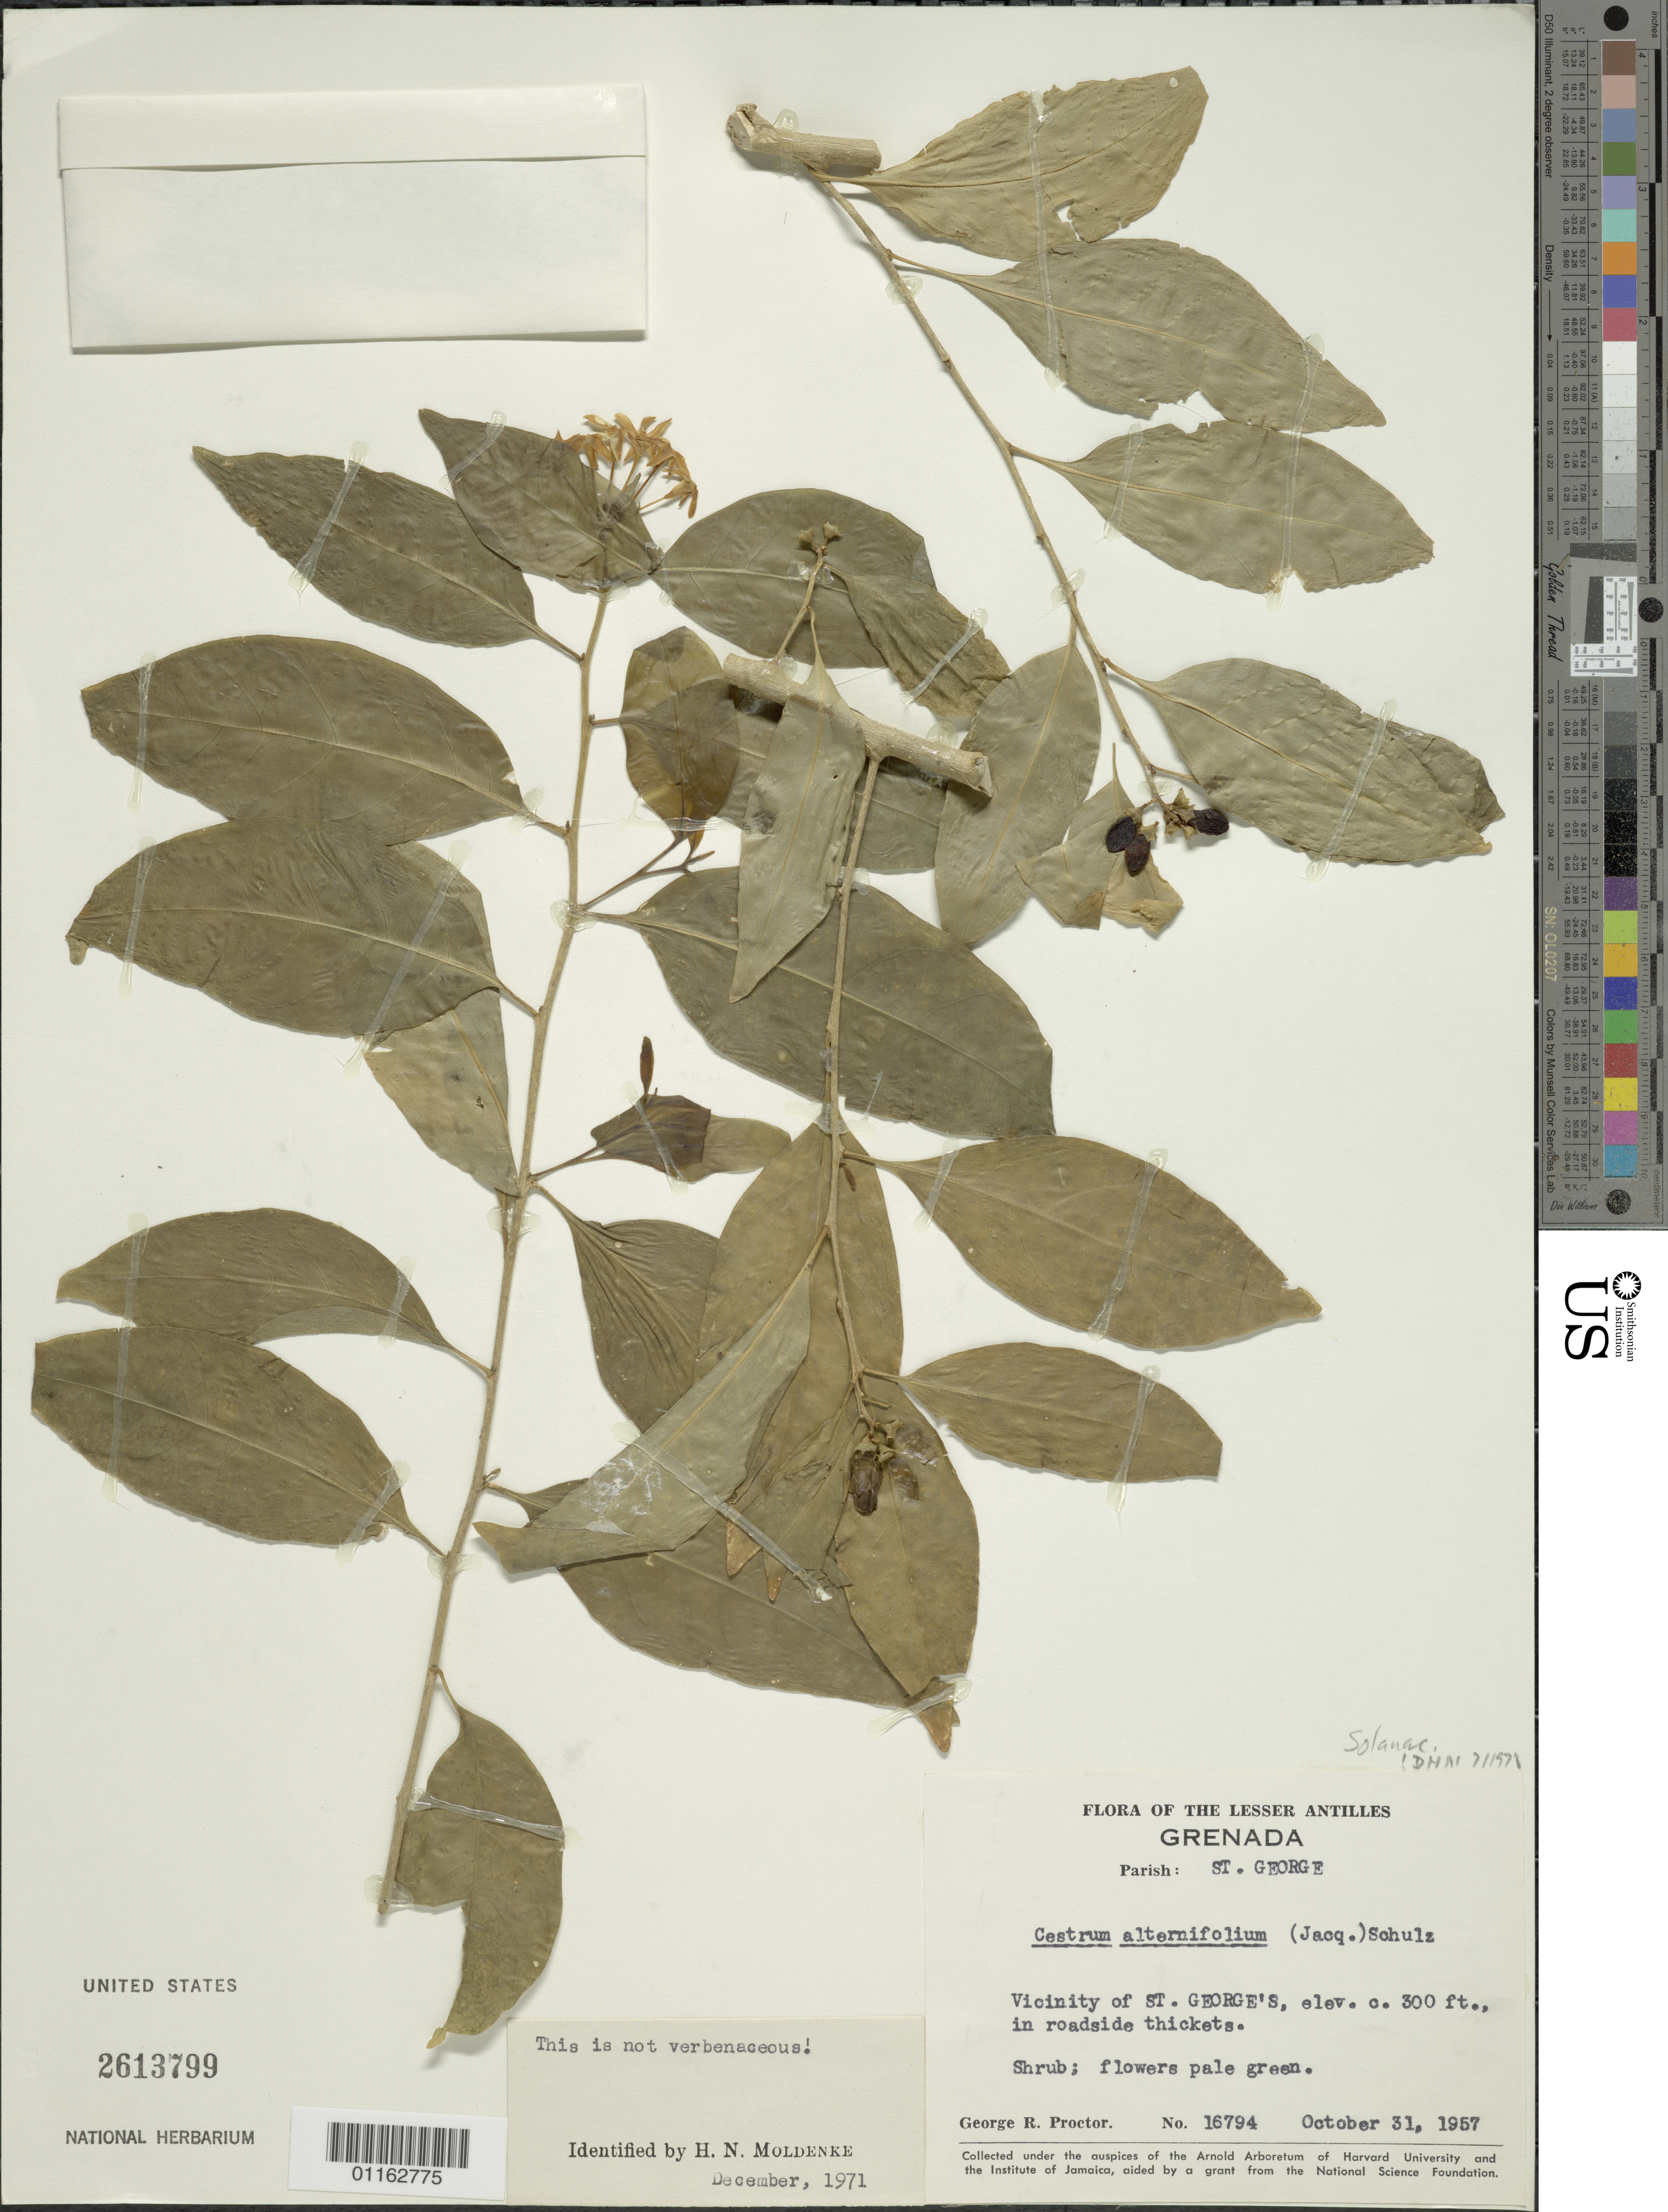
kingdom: Plantae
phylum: Tracheophyta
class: Magnoliopsida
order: Solanales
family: Solanaceae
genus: Cestrum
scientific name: Cestrum alternifolium var. pendulinum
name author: (Jacq.) O.E. Schulz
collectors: G. R. Proctor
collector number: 16794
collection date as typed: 31 Oct 1957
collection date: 1957-10-31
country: Grenada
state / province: Saint George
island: Grenada I.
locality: In roadside thickets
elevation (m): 91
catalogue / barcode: US 2613799